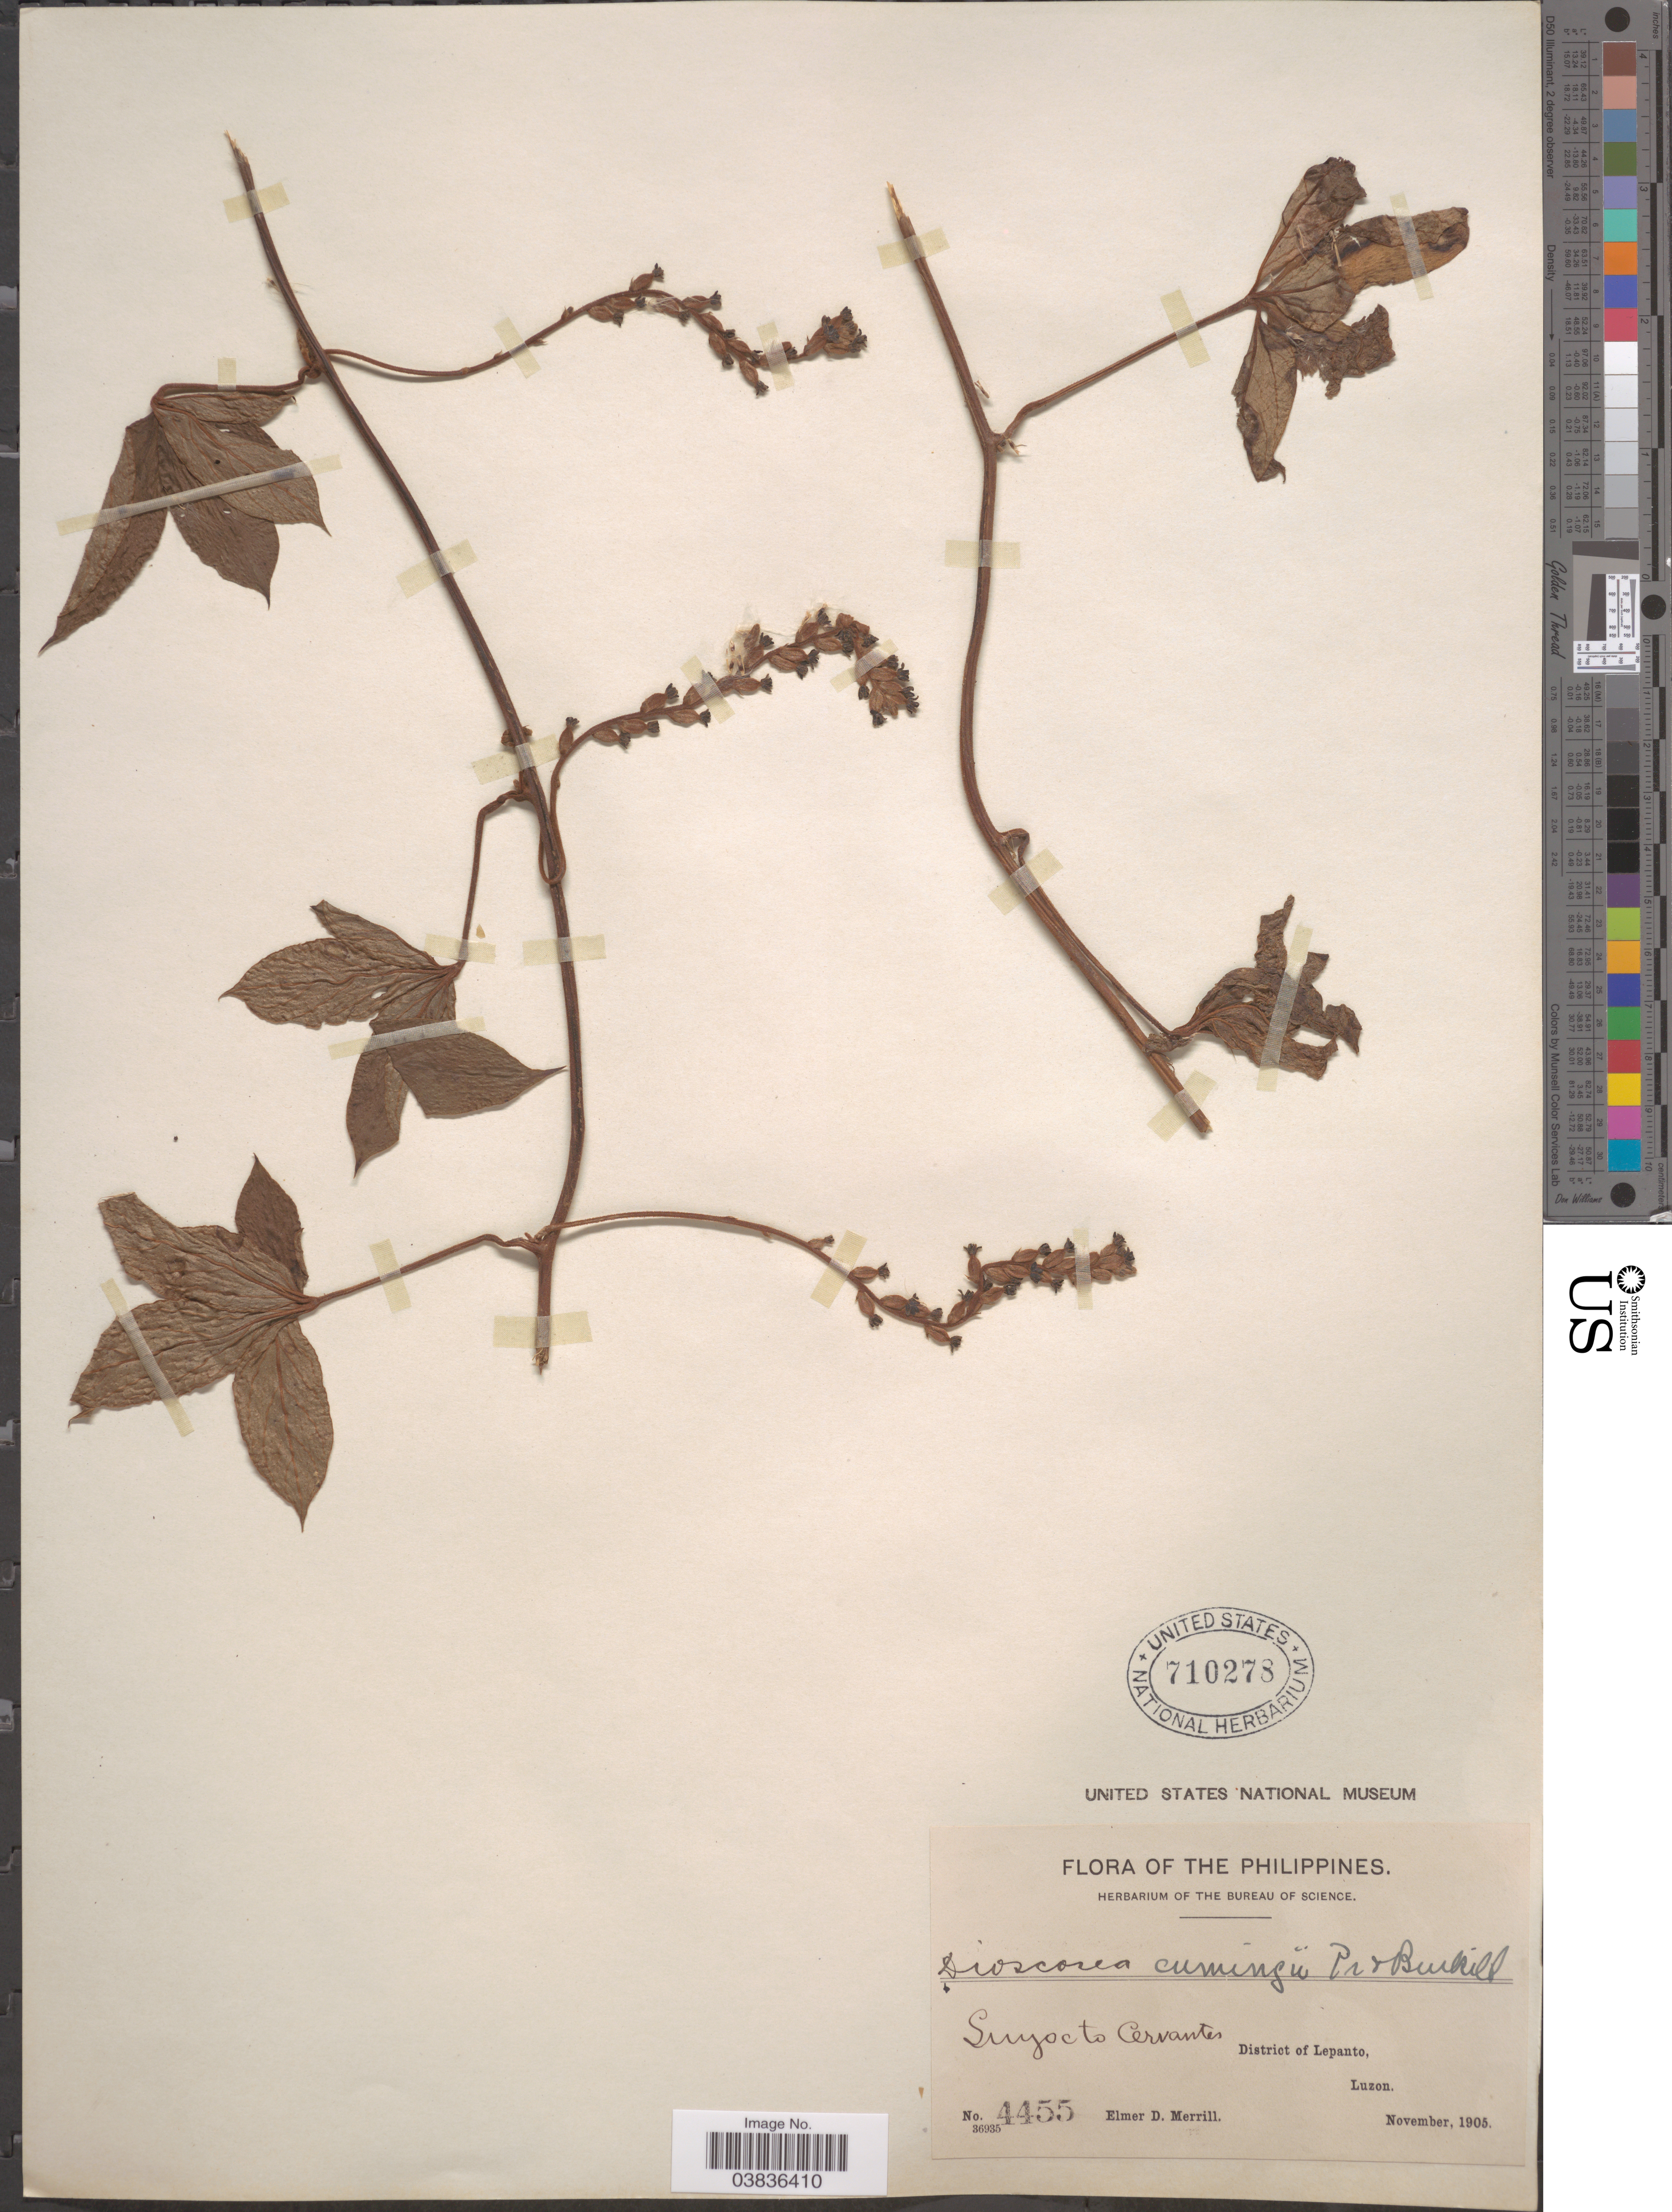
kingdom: Plantae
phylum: Tracheophyta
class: Liliopsida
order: Dioscoreales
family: Dioscoreaceae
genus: Dioscorea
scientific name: Dioscorea cumingii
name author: Prain & Burkill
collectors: E. D. Merrill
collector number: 4455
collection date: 1905-11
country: Philippines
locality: Suyocto Cervantes. District of Lepanto, Luzon.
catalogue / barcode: US 710278